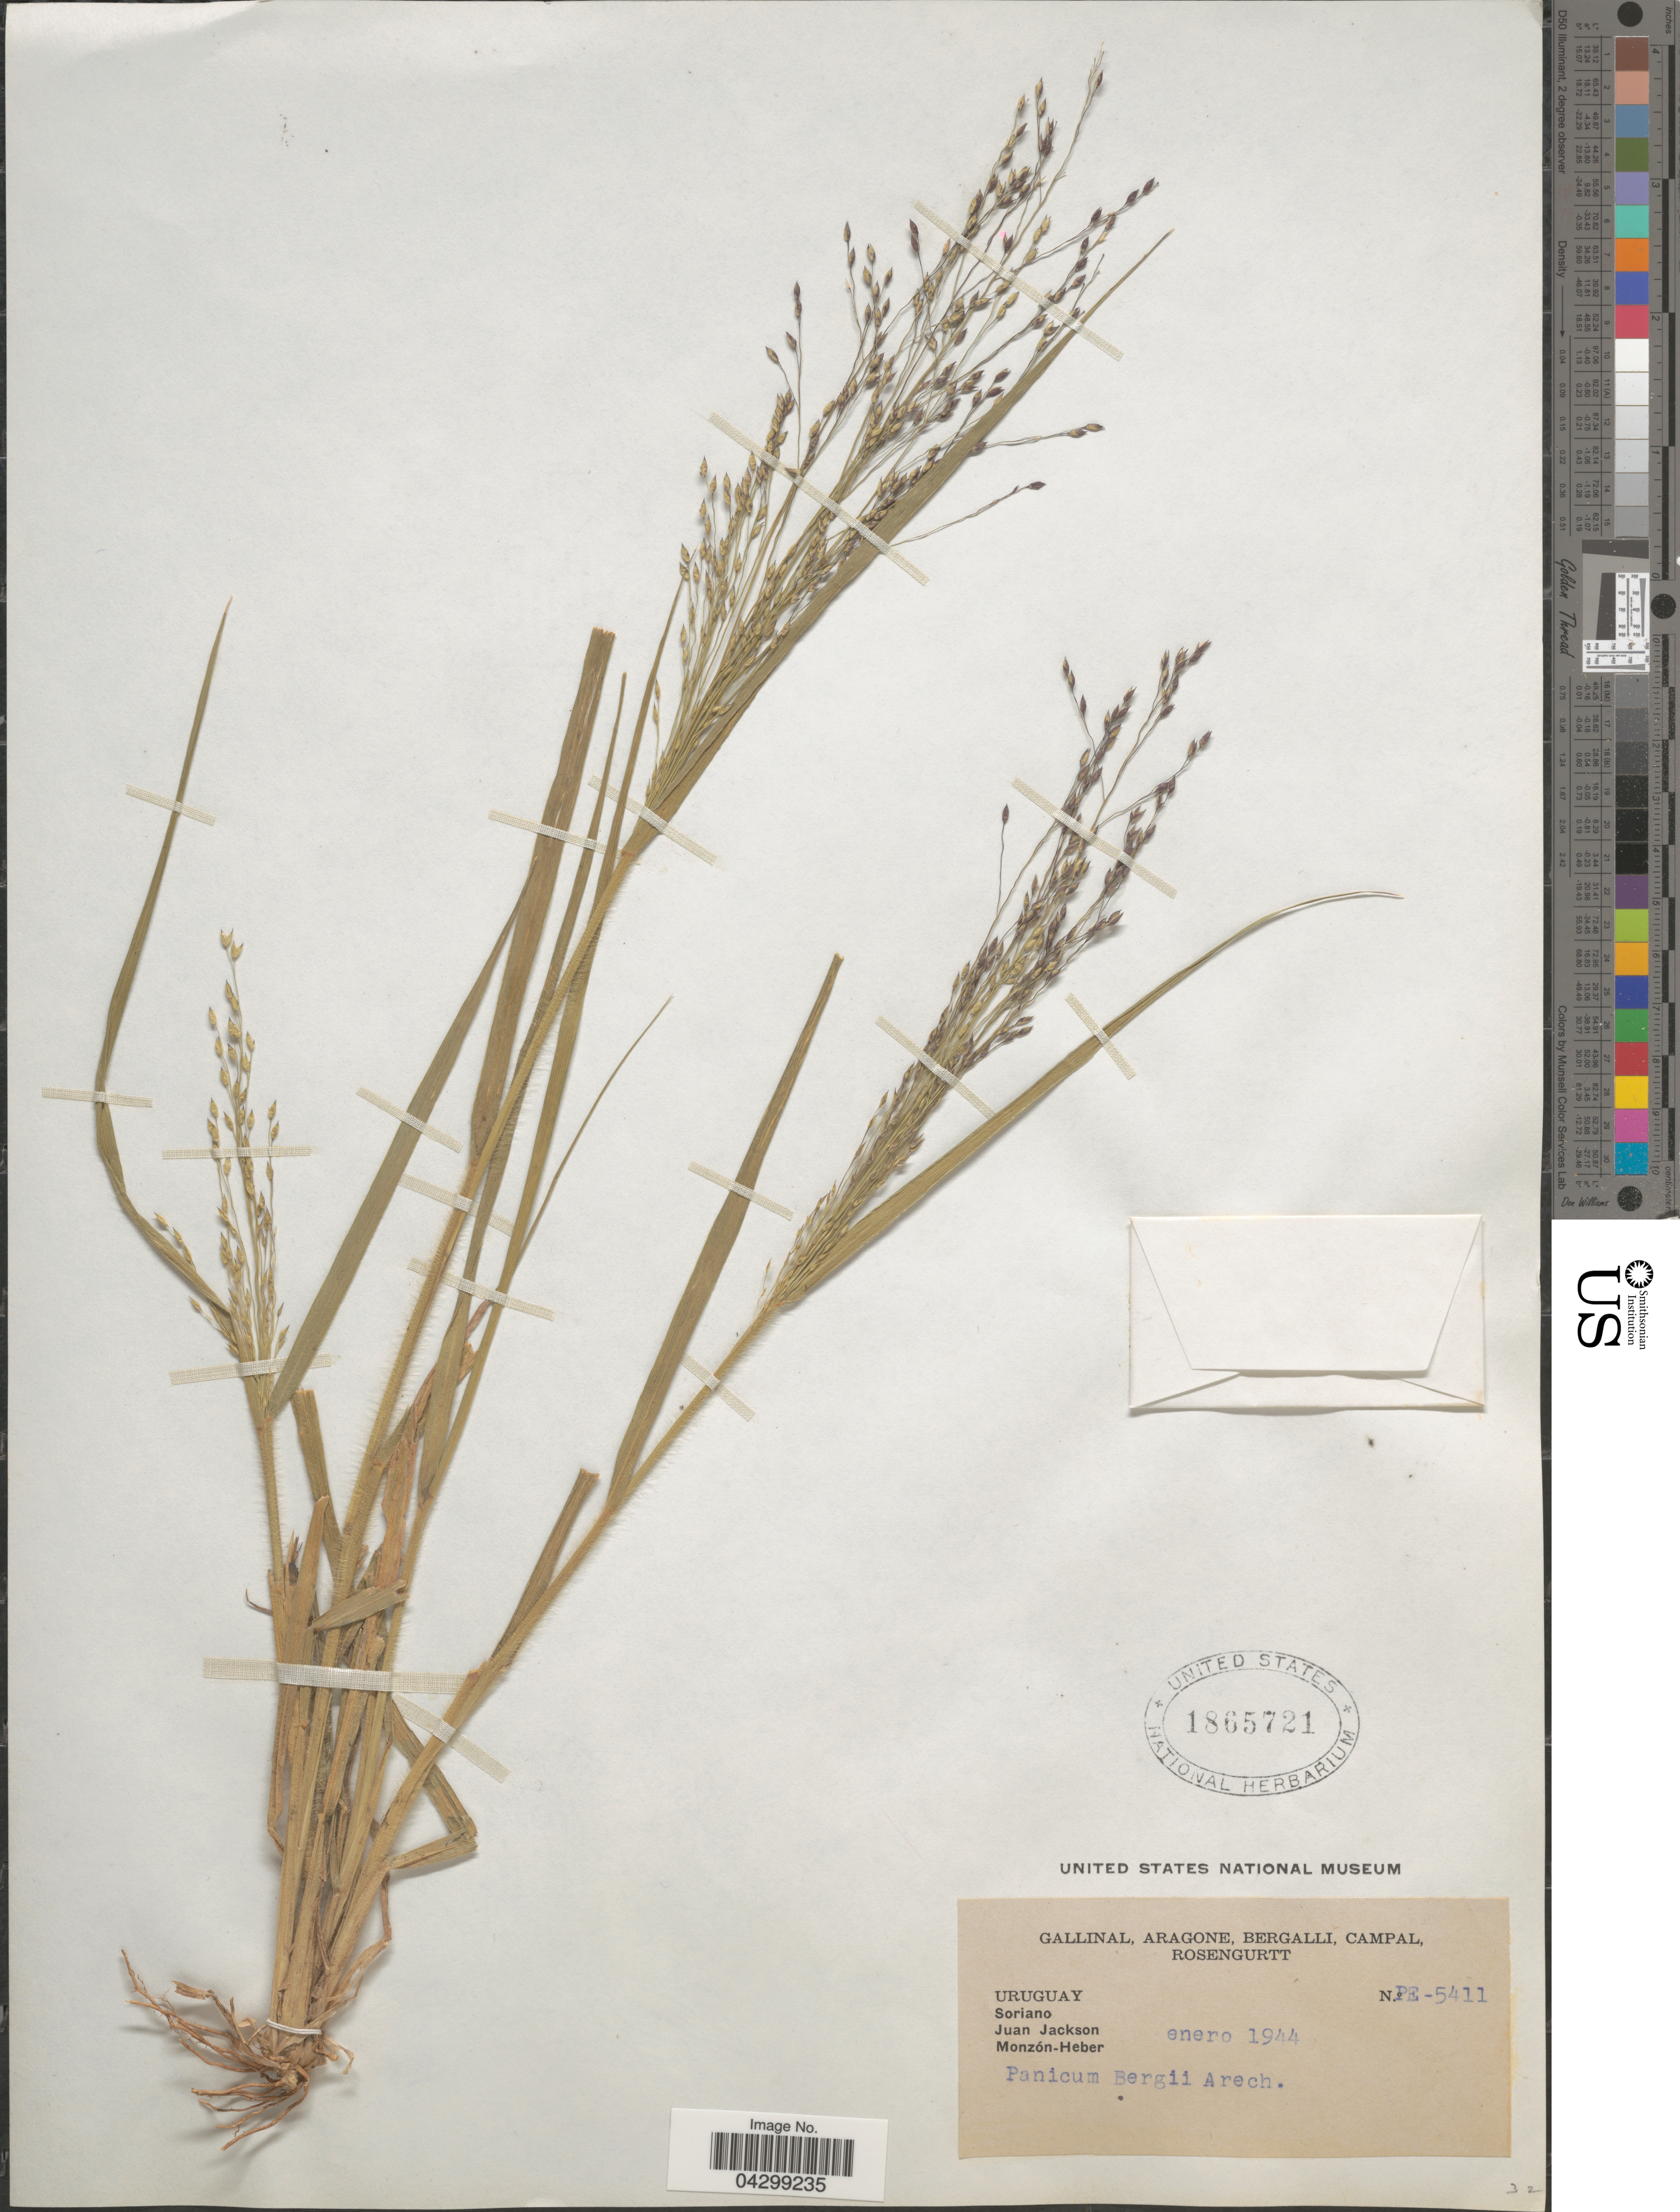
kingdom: Plantae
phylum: Tracheophyta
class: Liliopsida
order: Poales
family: Poaceae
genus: Panicum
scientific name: Panicum bergii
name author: Arechav.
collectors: -. Gallinal, -- Aragone, -- Bergalli, -- Campal & Rosengurtt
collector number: PE-5411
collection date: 1944-01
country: Uruguay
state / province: Soriano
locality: Juan Jackson. Monzón-Heber.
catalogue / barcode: US 1865721